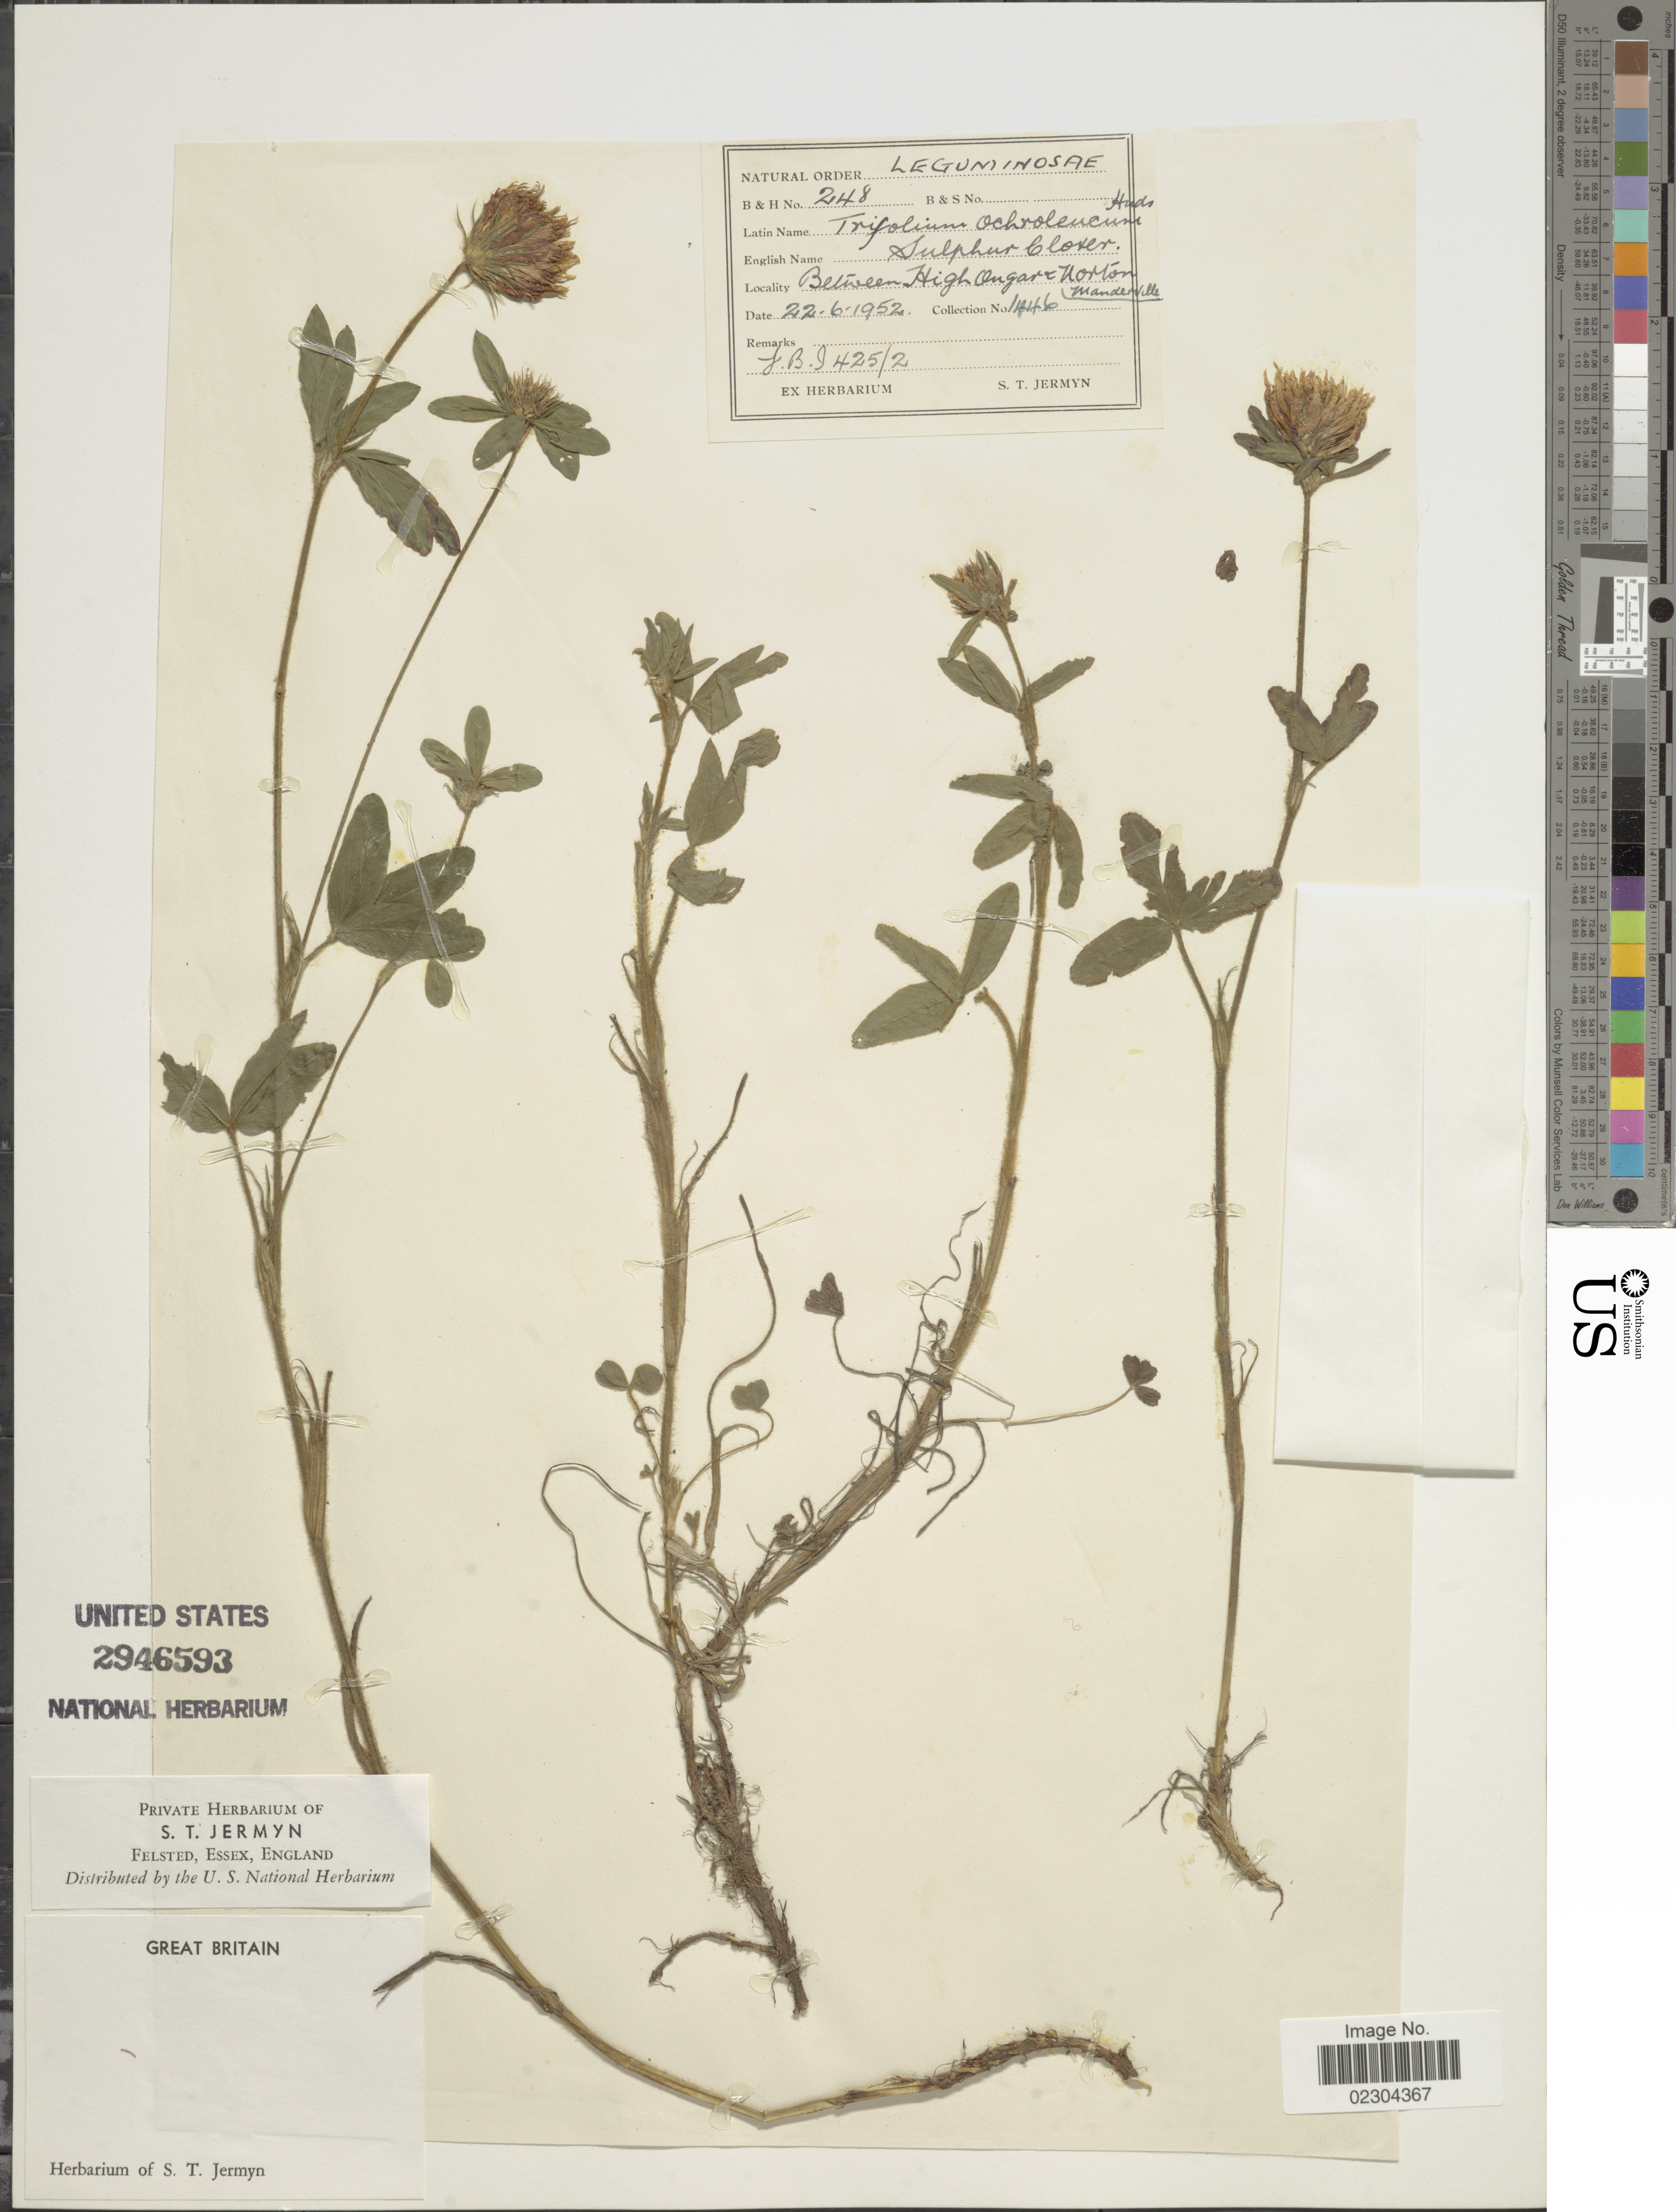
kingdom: Plantae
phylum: Tracheophyta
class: Magnoliopsida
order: Fabales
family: Fabaceae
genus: Trifolium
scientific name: Trifolium ochroleucon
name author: Huds.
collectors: ex herb. S. T. Jermyn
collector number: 1446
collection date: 1952-06-22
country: United Kingdom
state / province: England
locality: Great Britain. Between High Ongar & Norton Mandeville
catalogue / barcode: US 2946593